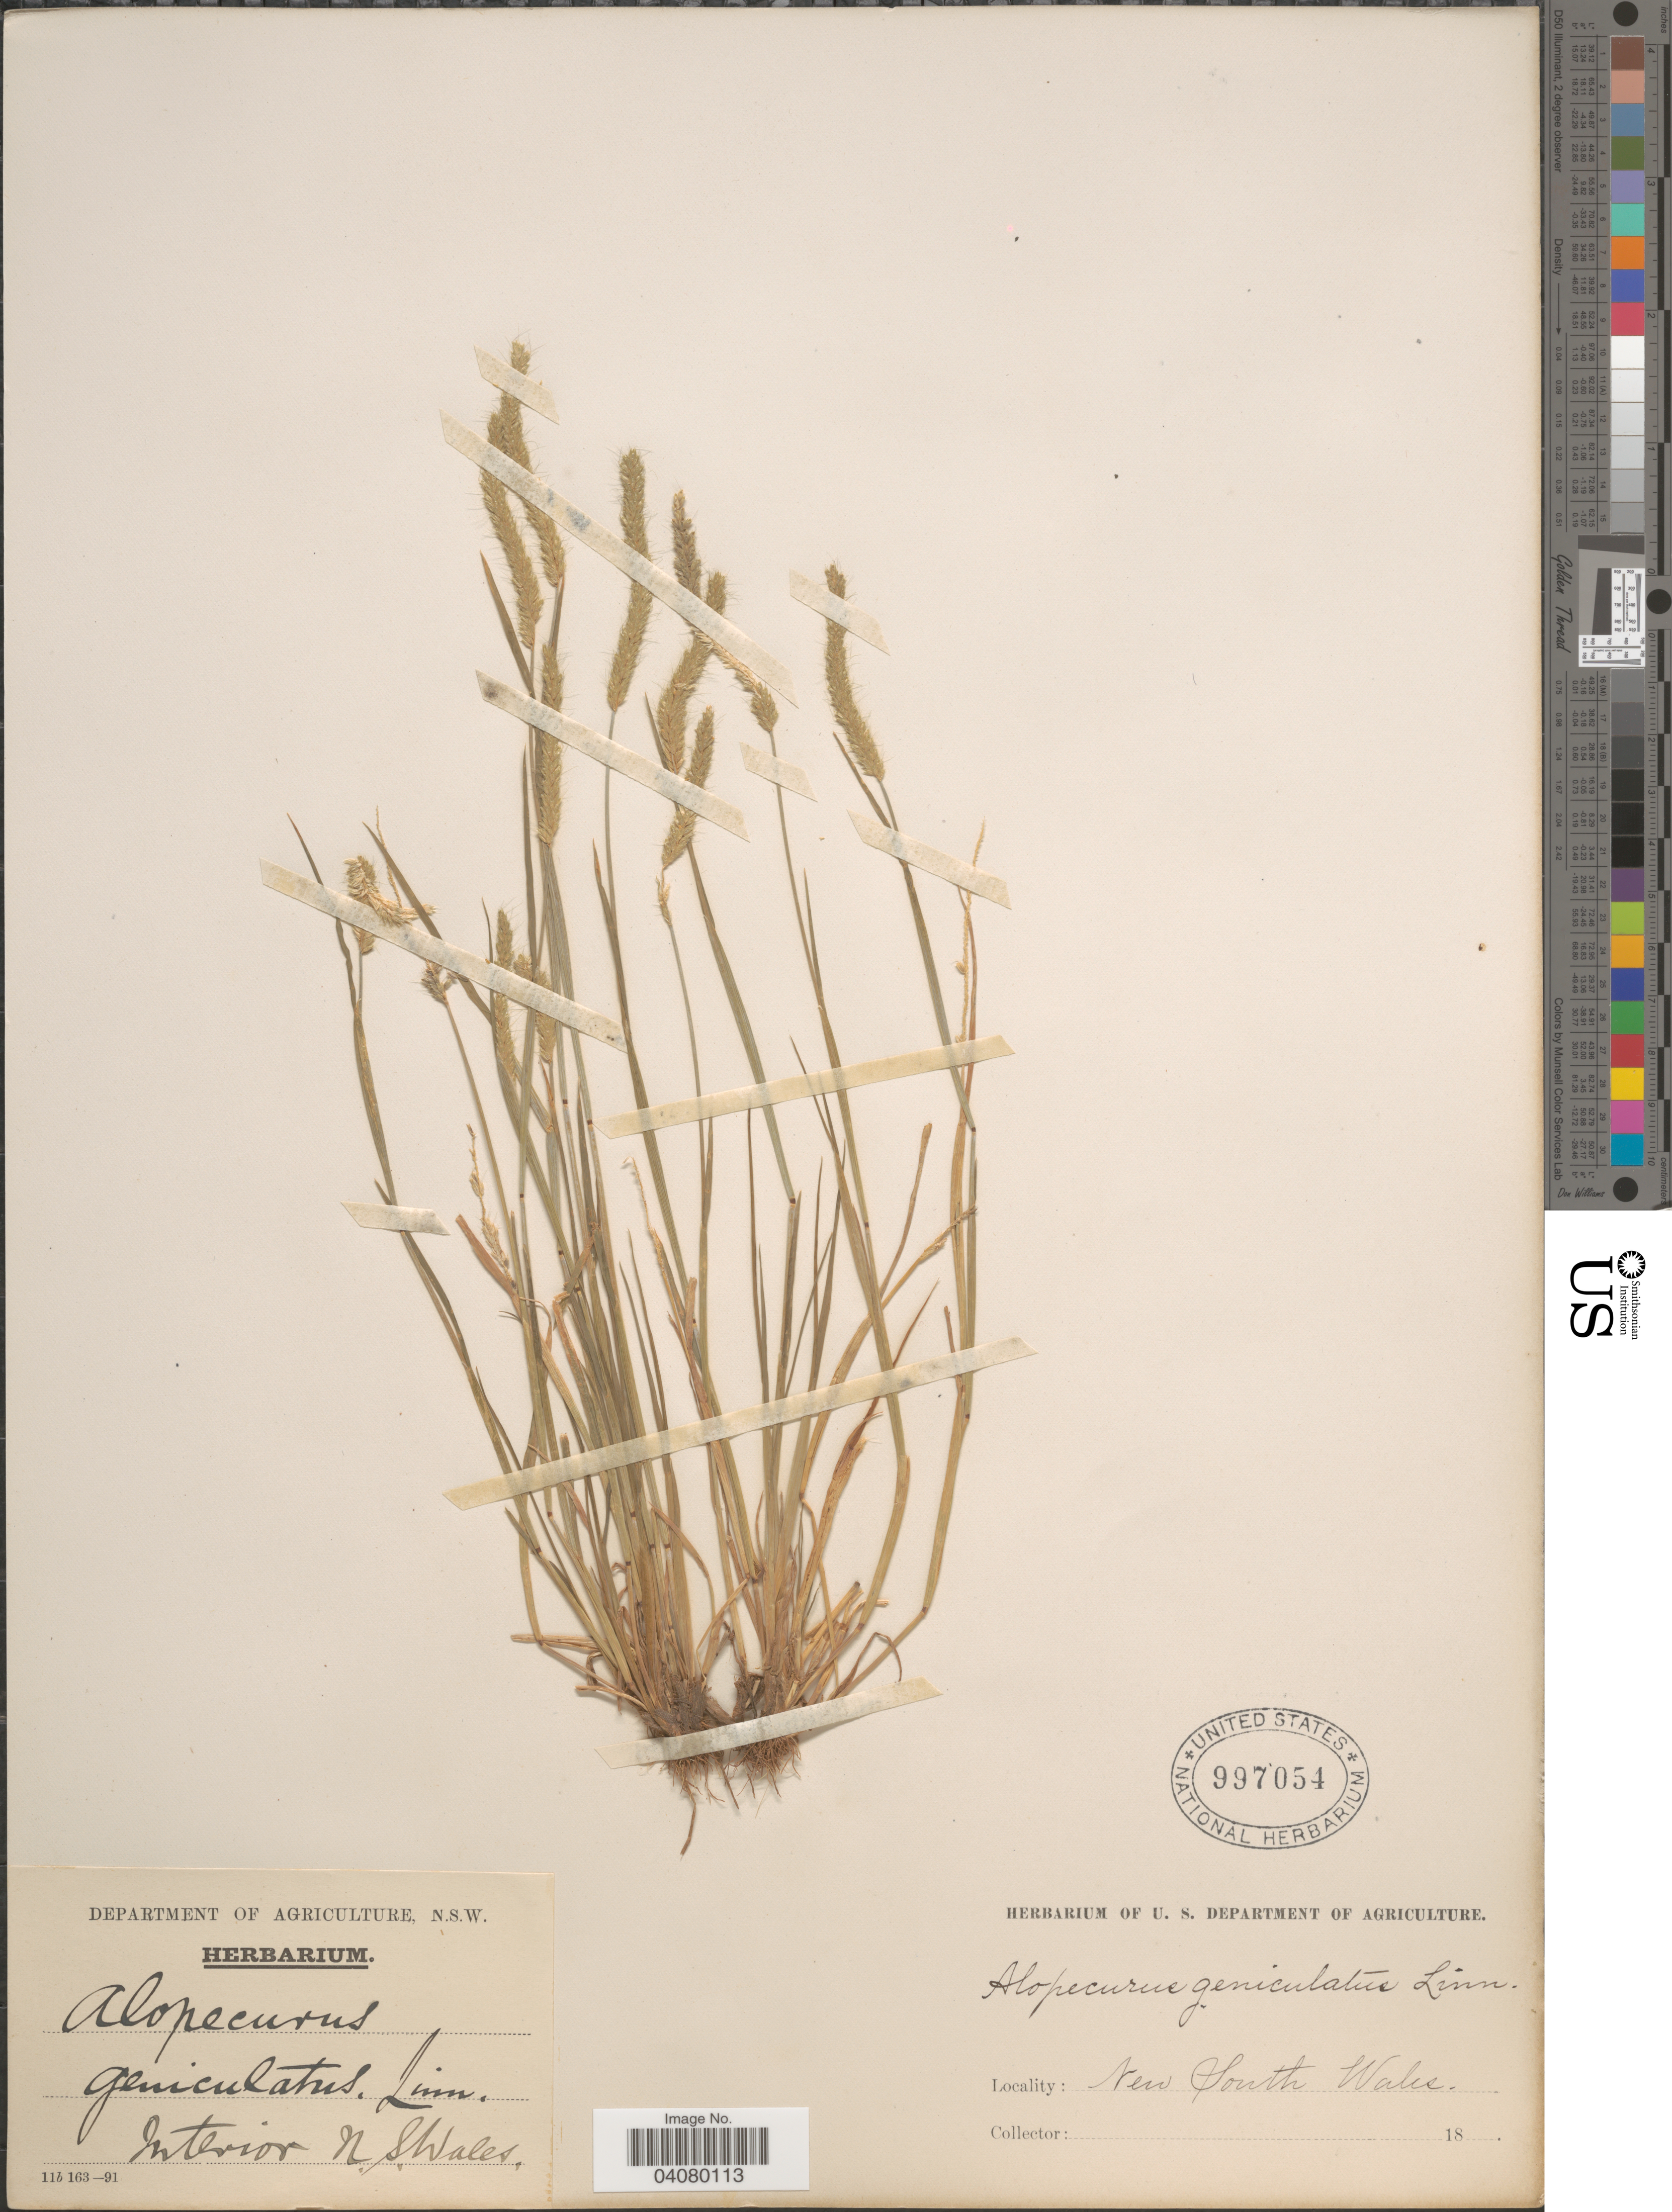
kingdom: Plantae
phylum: Tracheophyta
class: Liliopsida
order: Poales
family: Poaceae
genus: Alopecurus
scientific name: Alopecurus geniculatus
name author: L.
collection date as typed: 18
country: Australia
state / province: New South Wales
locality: Interior N.S.Wales.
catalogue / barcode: US 997054